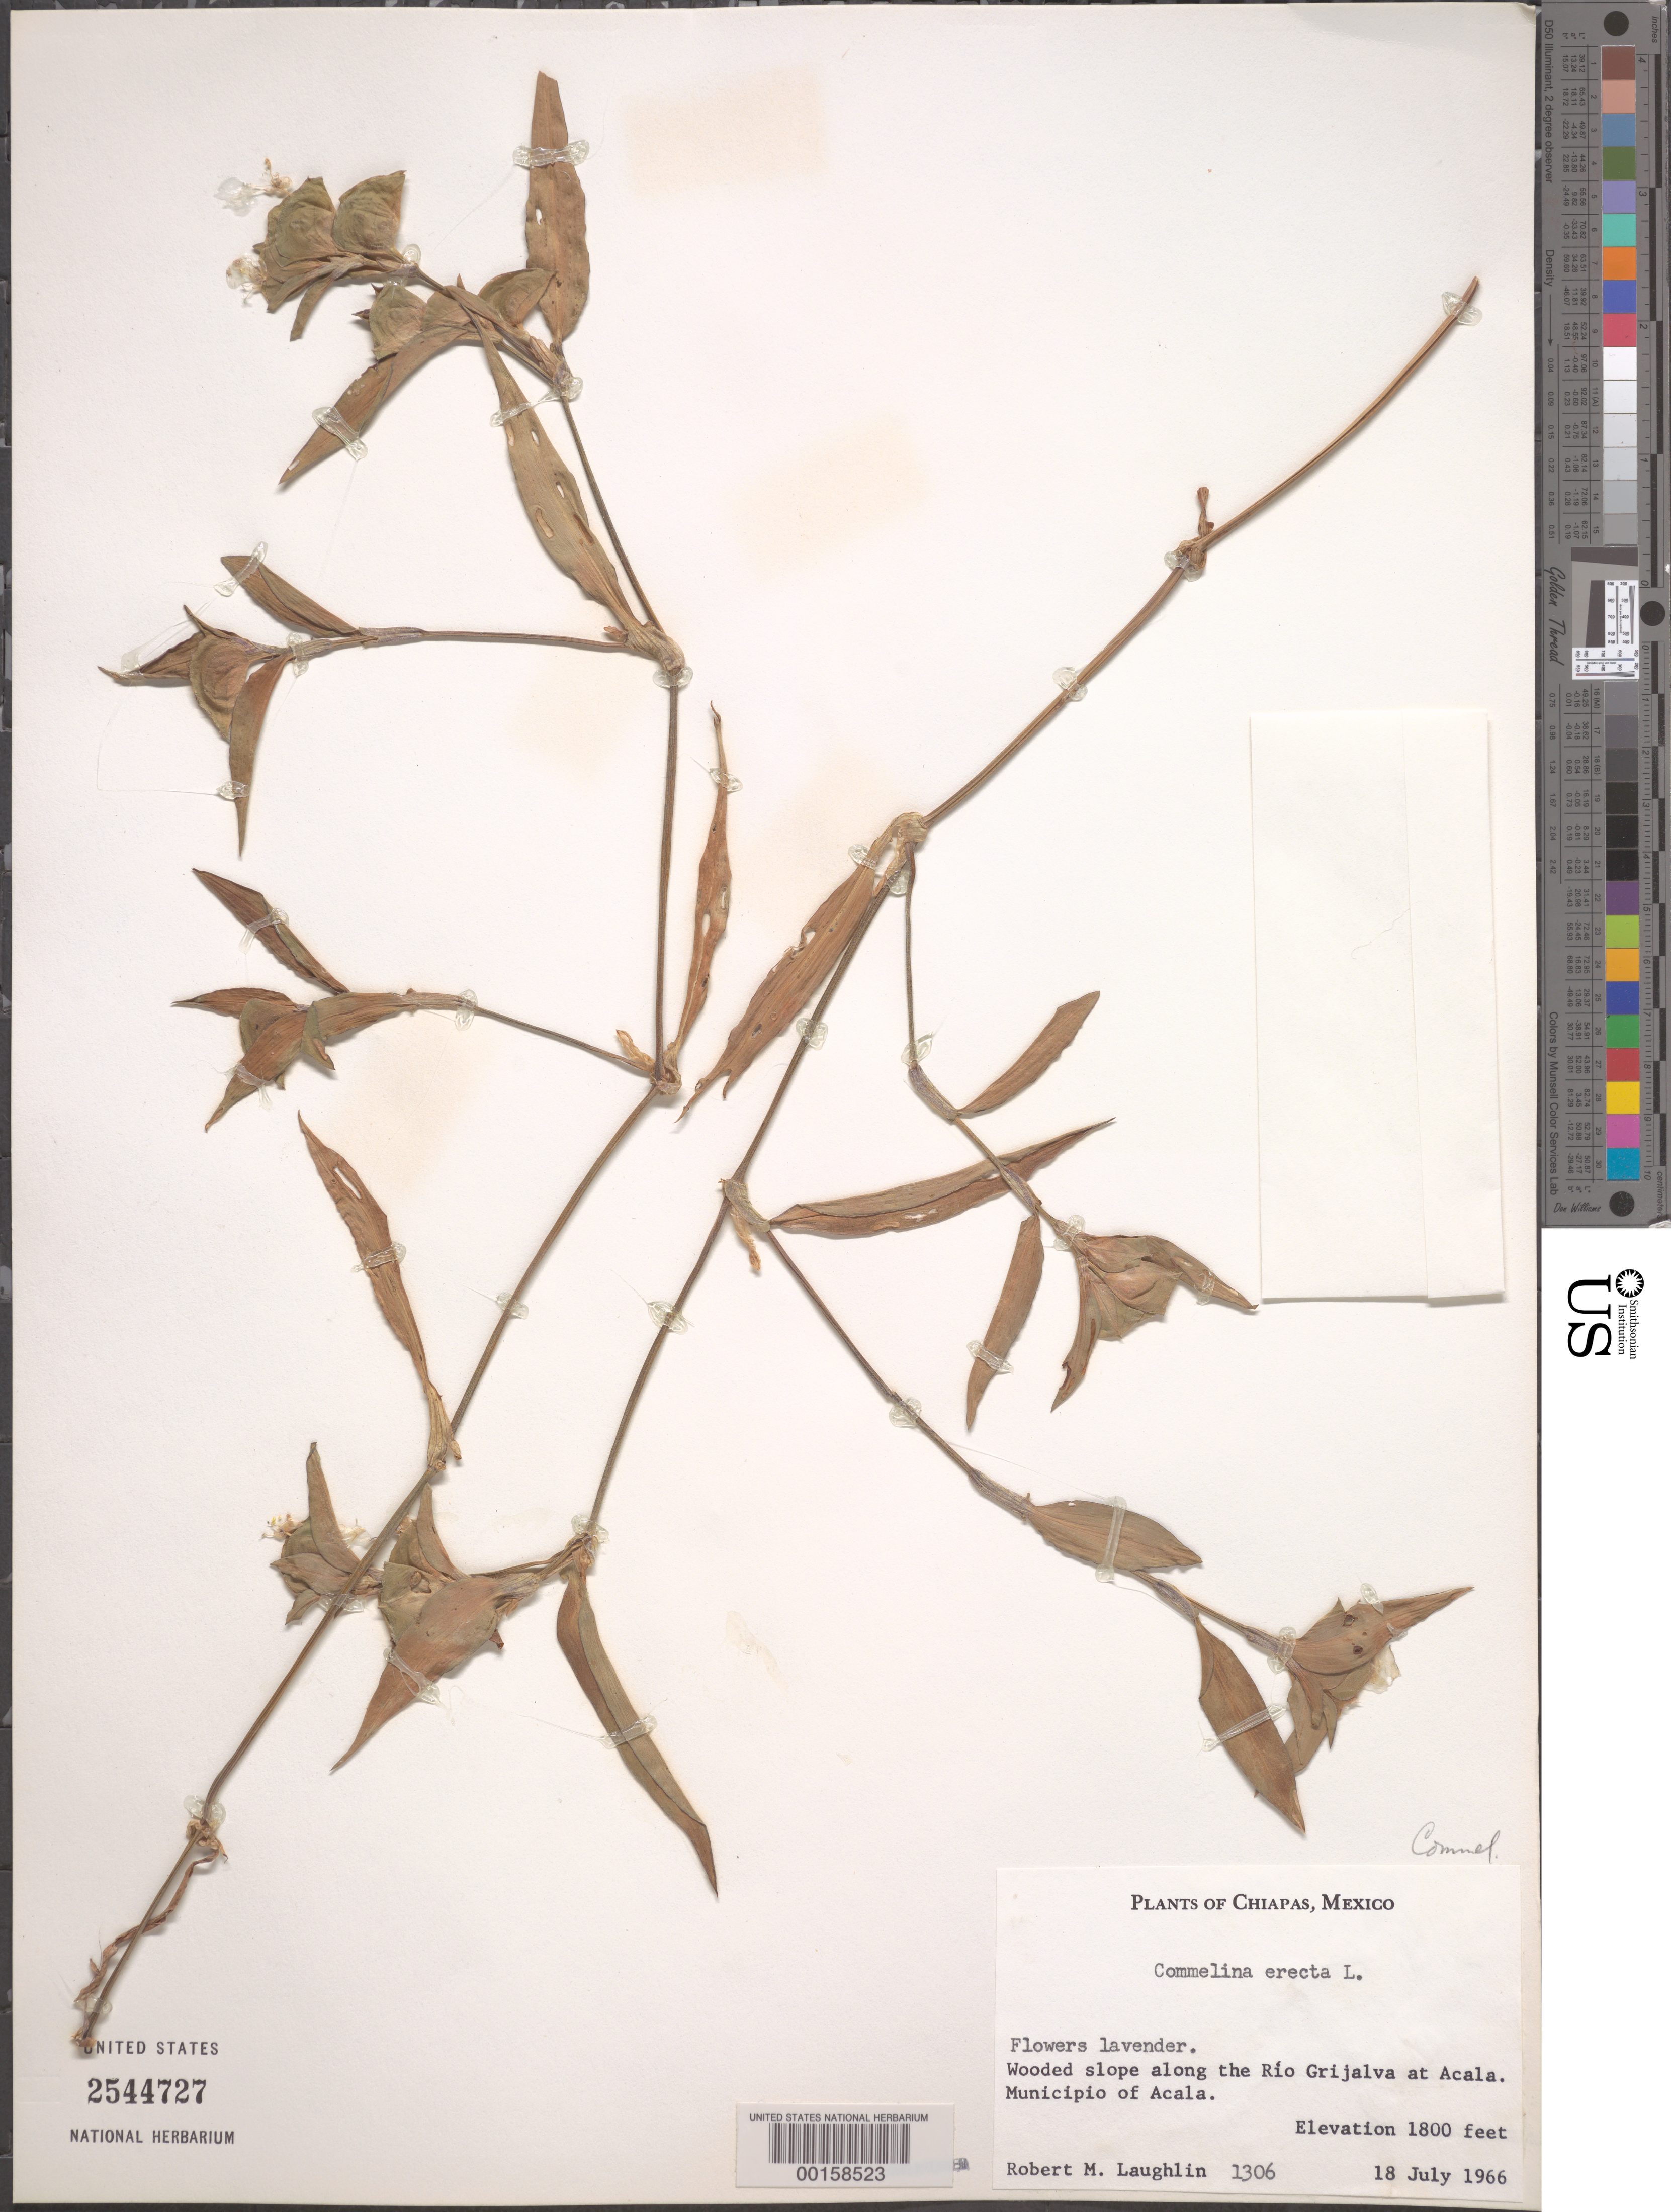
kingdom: Plantae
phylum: Tracheophyta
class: Liliopsida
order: Commelinales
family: Commelinaceae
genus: Commelina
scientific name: Commelina erecta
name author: L.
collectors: R. M. Laughlin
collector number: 1306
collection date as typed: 18 Jul 1966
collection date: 1966-07-18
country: Mexico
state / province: Chiapas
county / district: Acala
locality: Acala; along Rio Grijalva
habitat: Wooded slope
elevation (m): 549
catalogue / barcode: US 2544727